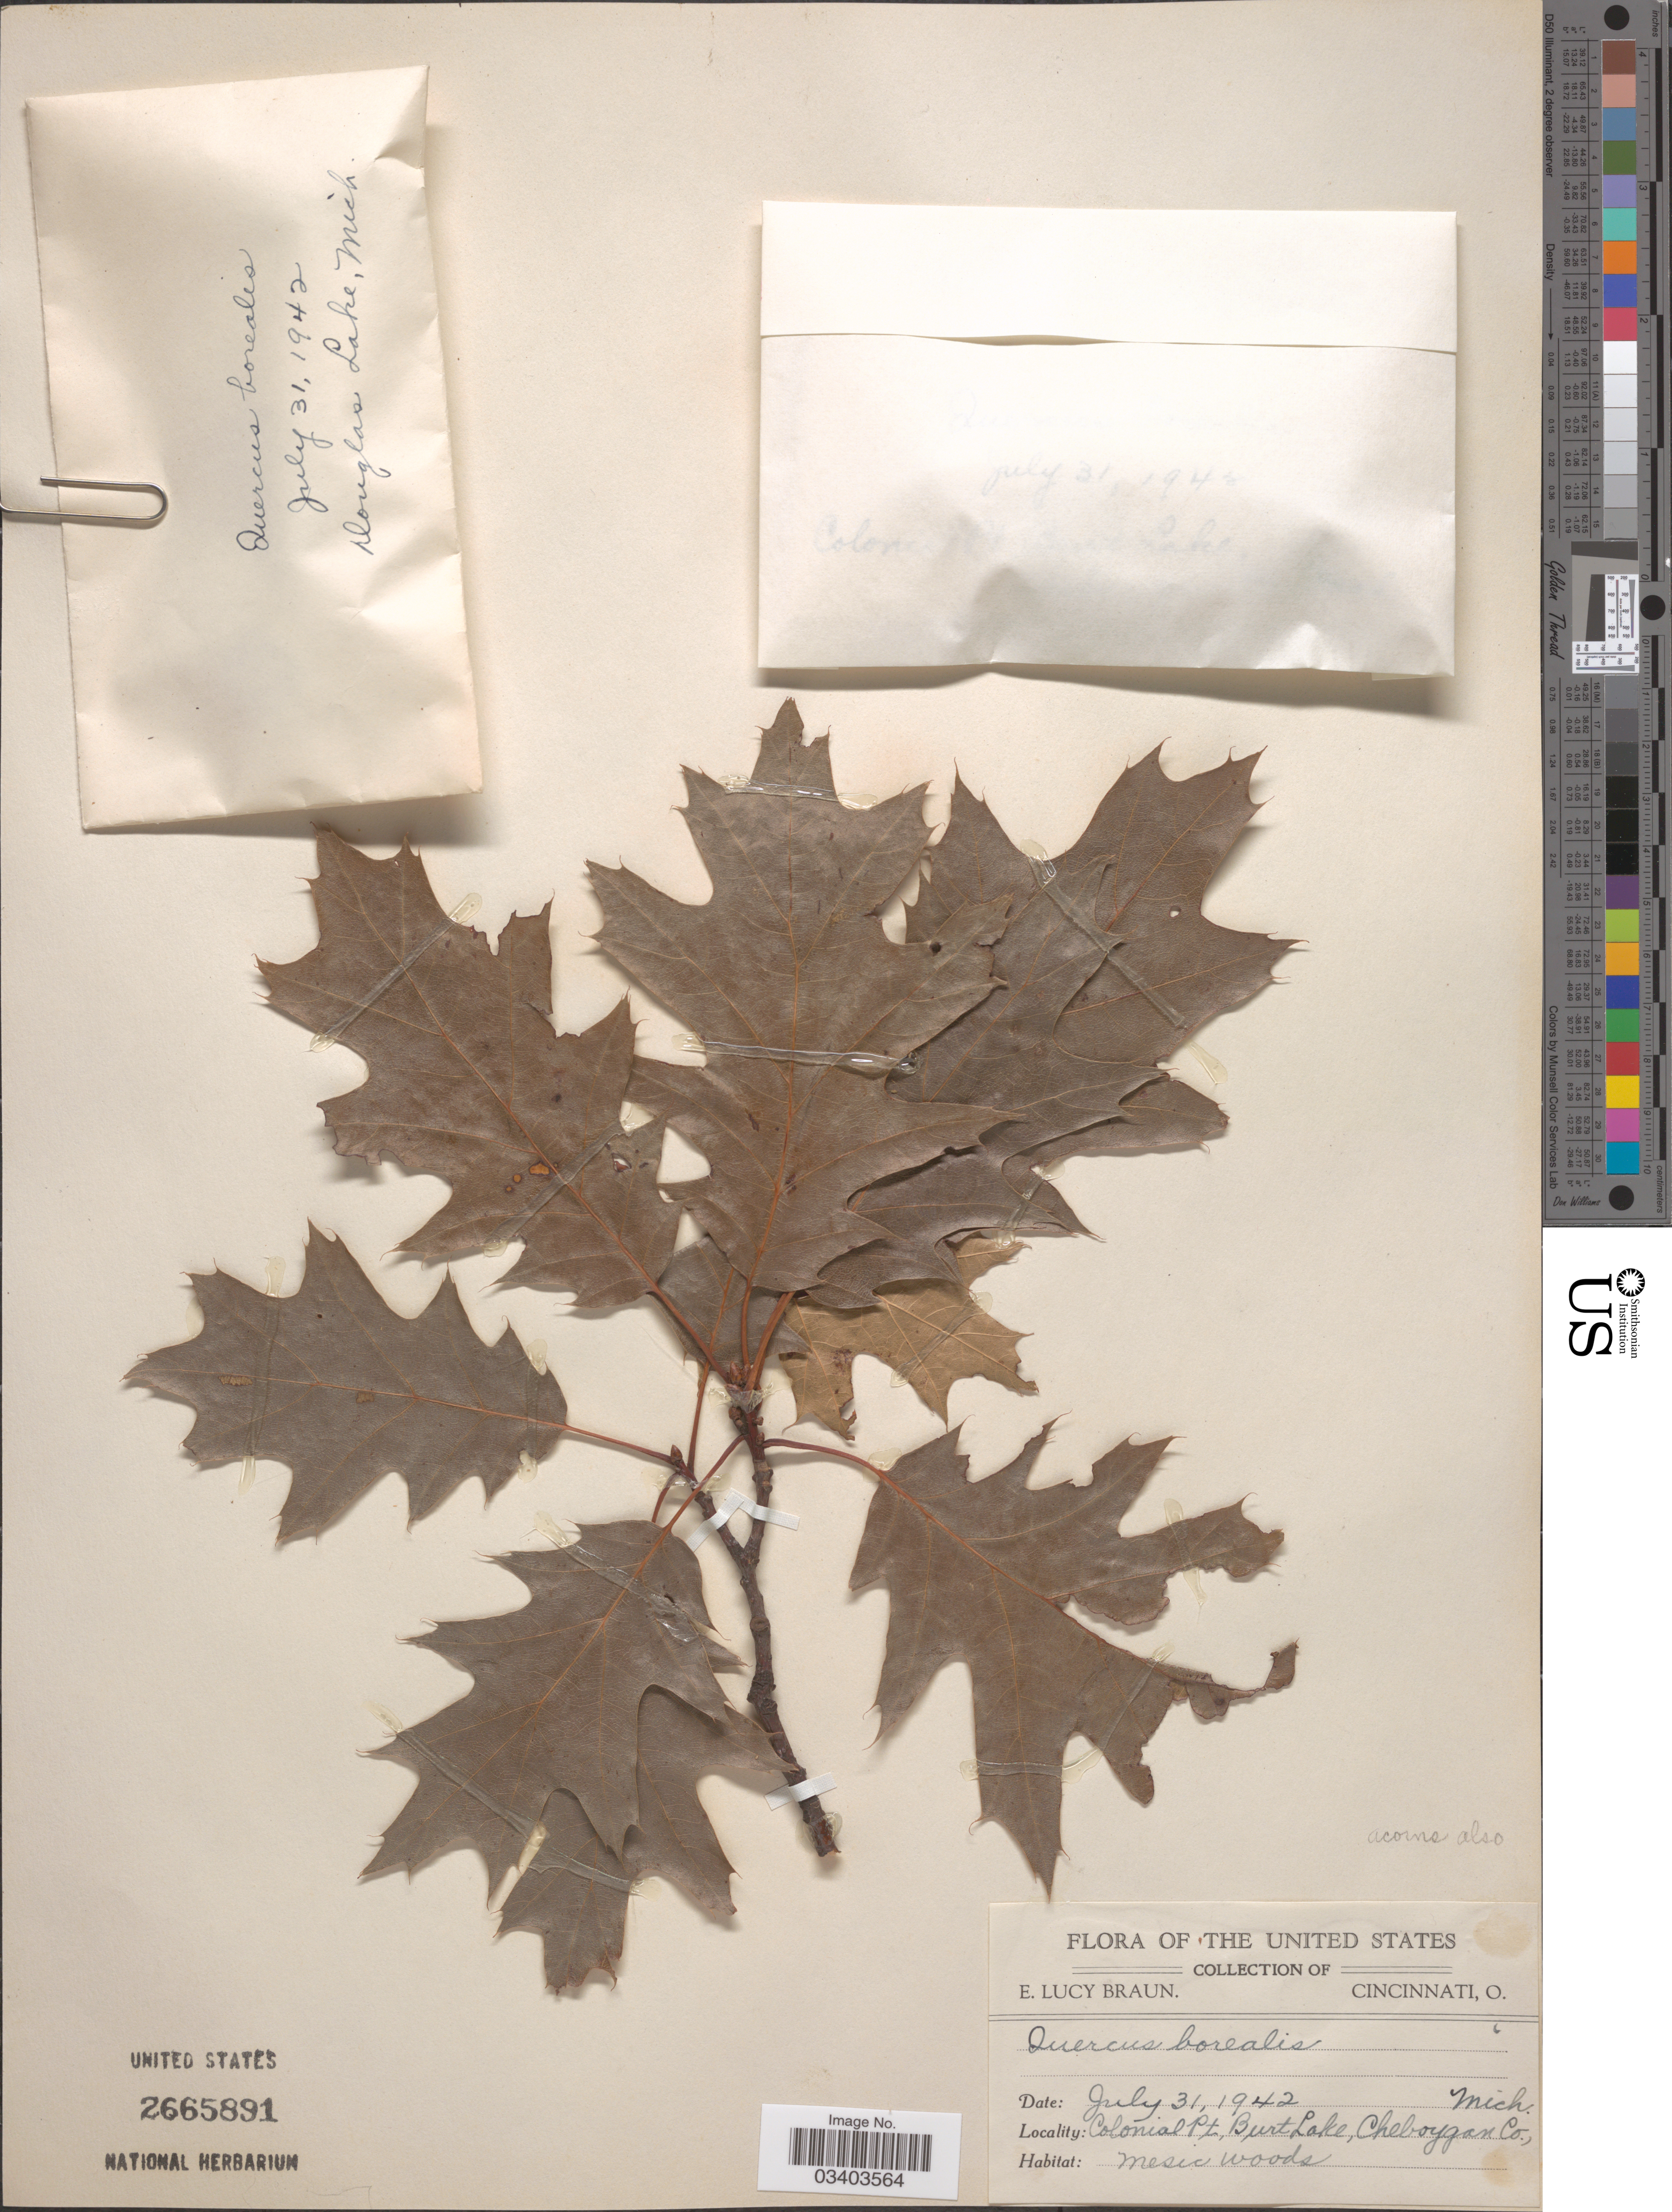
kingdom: Plantae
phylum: Tracheophyta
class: Magnoliopsida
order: Fagales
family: Fagaceae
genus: Quercus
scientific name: Quercus borealis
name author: F. Michx.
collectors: E. L. Braun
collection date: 1942-07-31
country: United States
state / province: Michigan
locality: Colonial Pt., Burt Lake, Cheboygan Co.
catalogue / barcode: US 2665891